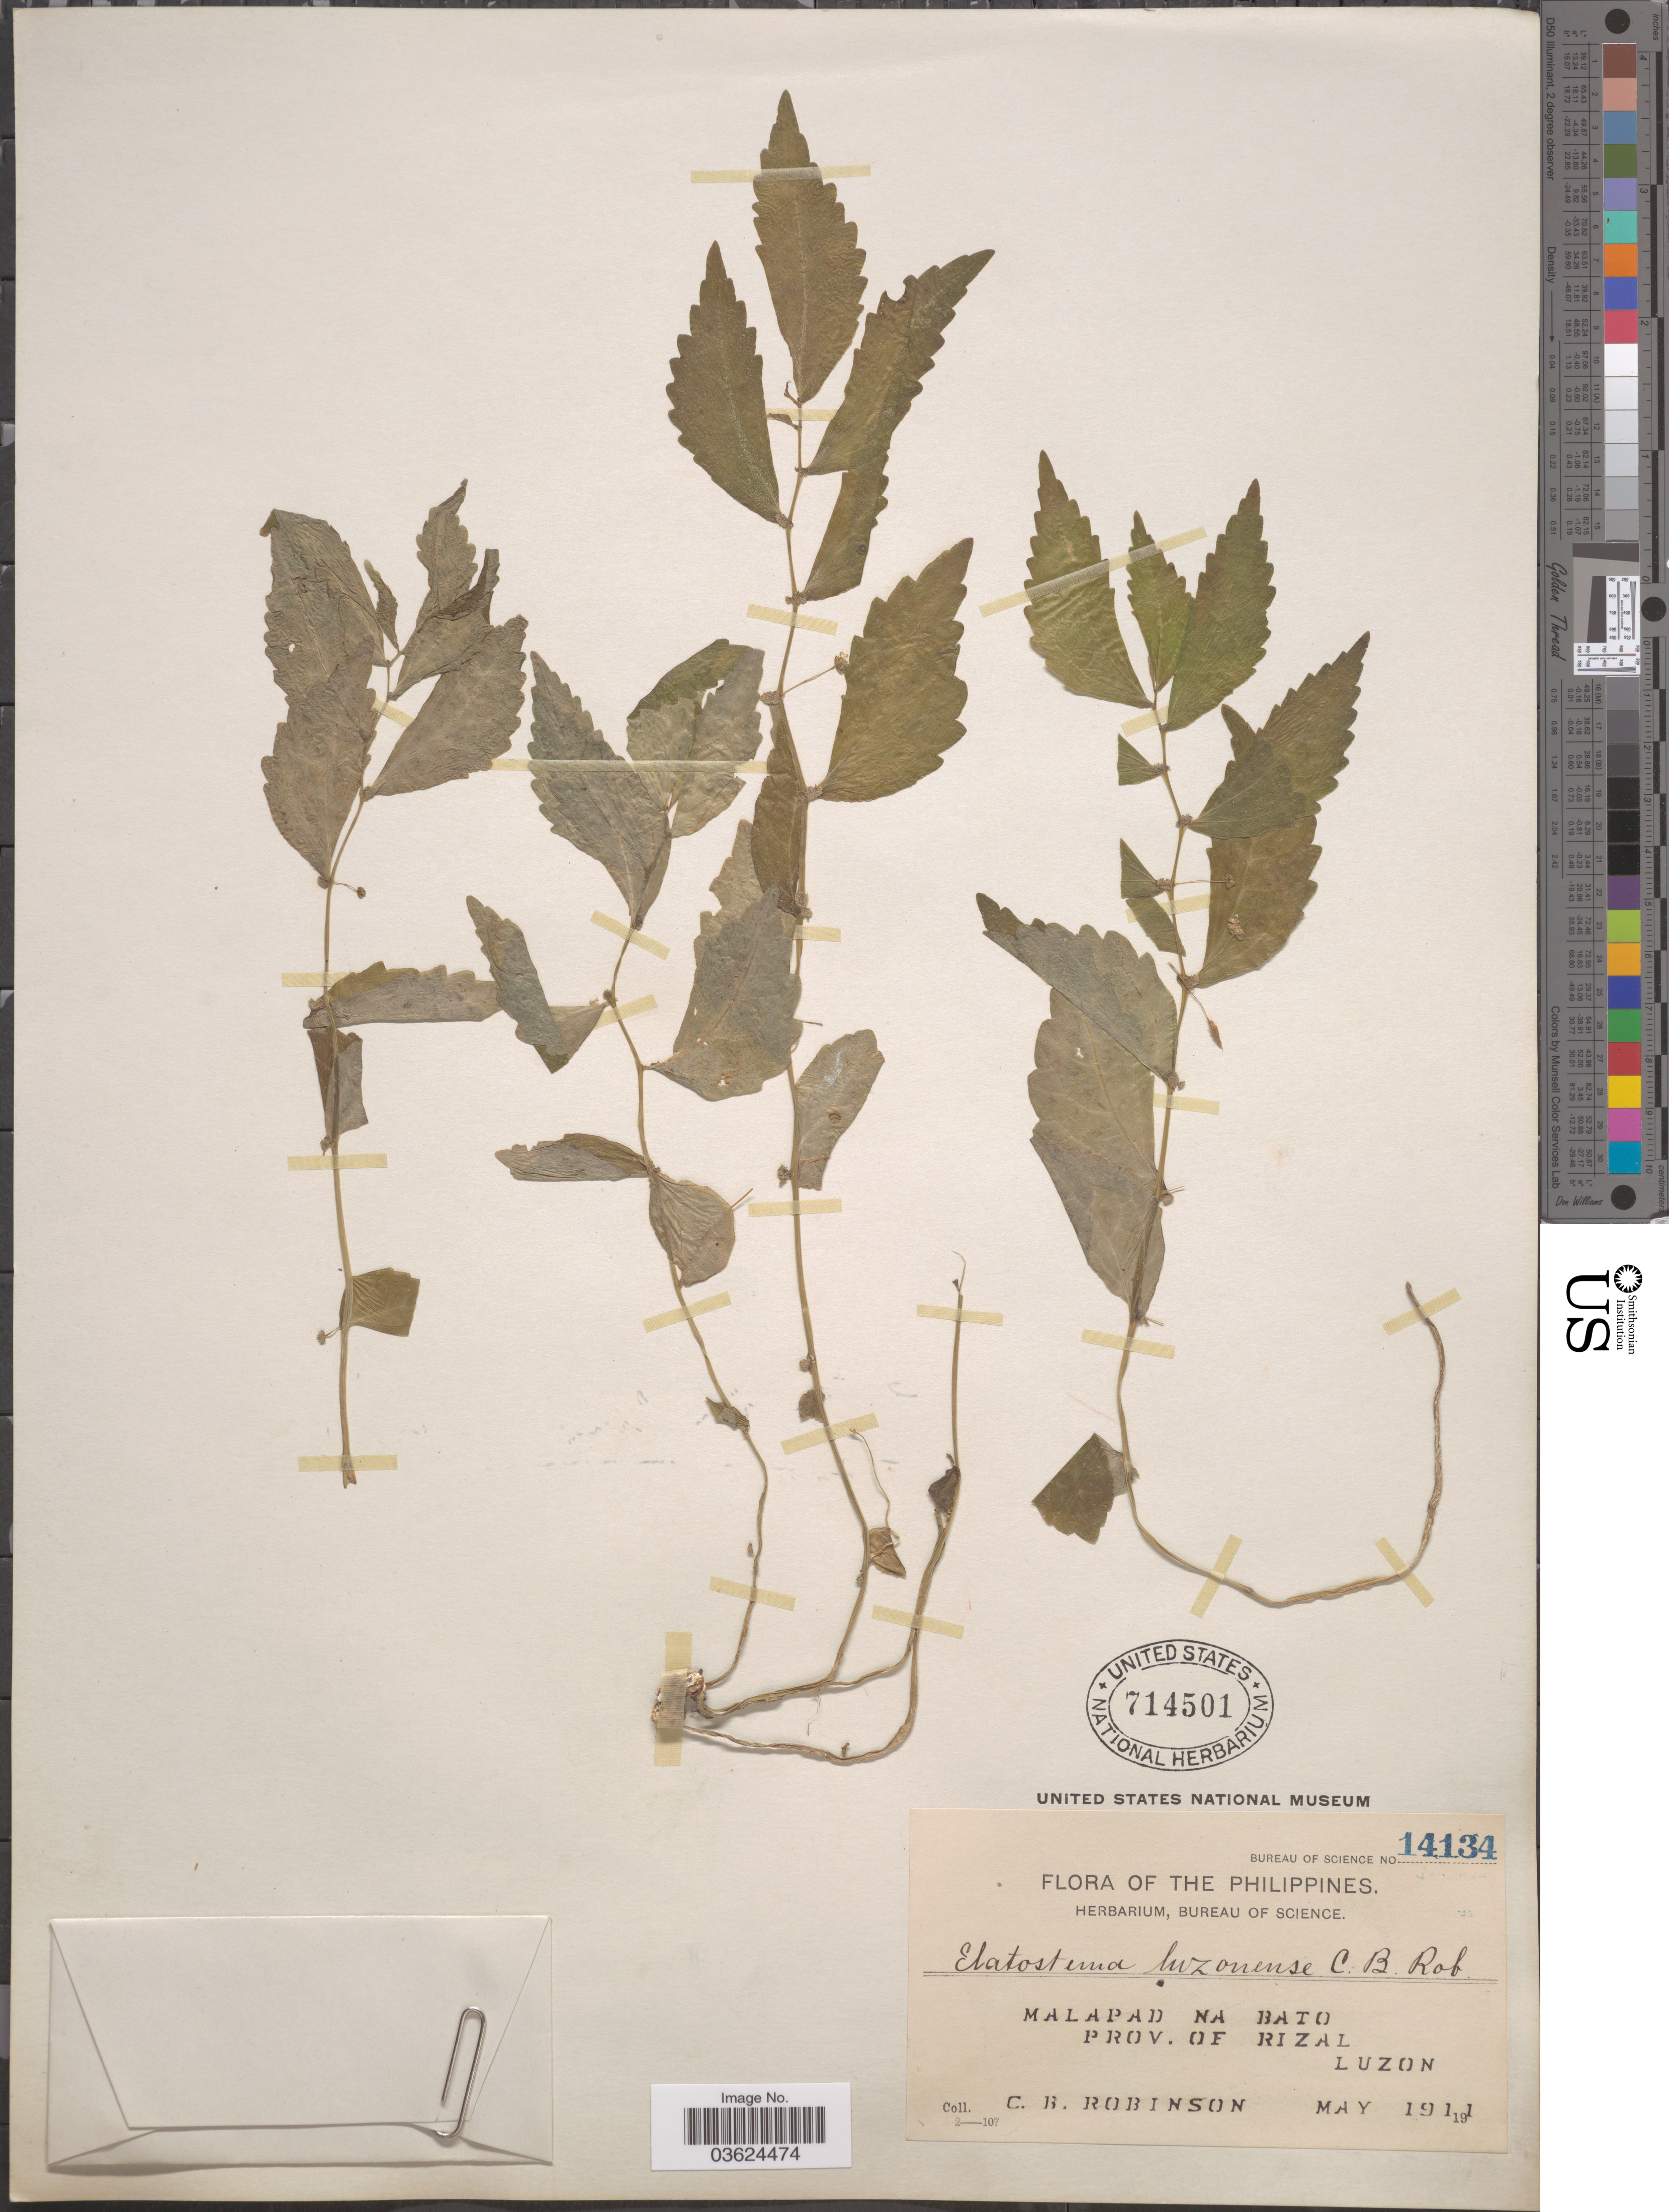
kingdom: Plantae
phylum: Tracheophyta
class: Magnoliopsida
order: Rosales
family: Urticaceae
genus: Elatostema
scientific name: Elatostema luzonense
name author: C.B. Rob.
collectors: C. Robinson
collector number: Bureau of Science 14134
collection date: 1911-05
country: Philippines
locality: Malapad Na Bato, prov. of Rizal, Luzon.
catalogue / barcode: US 714501